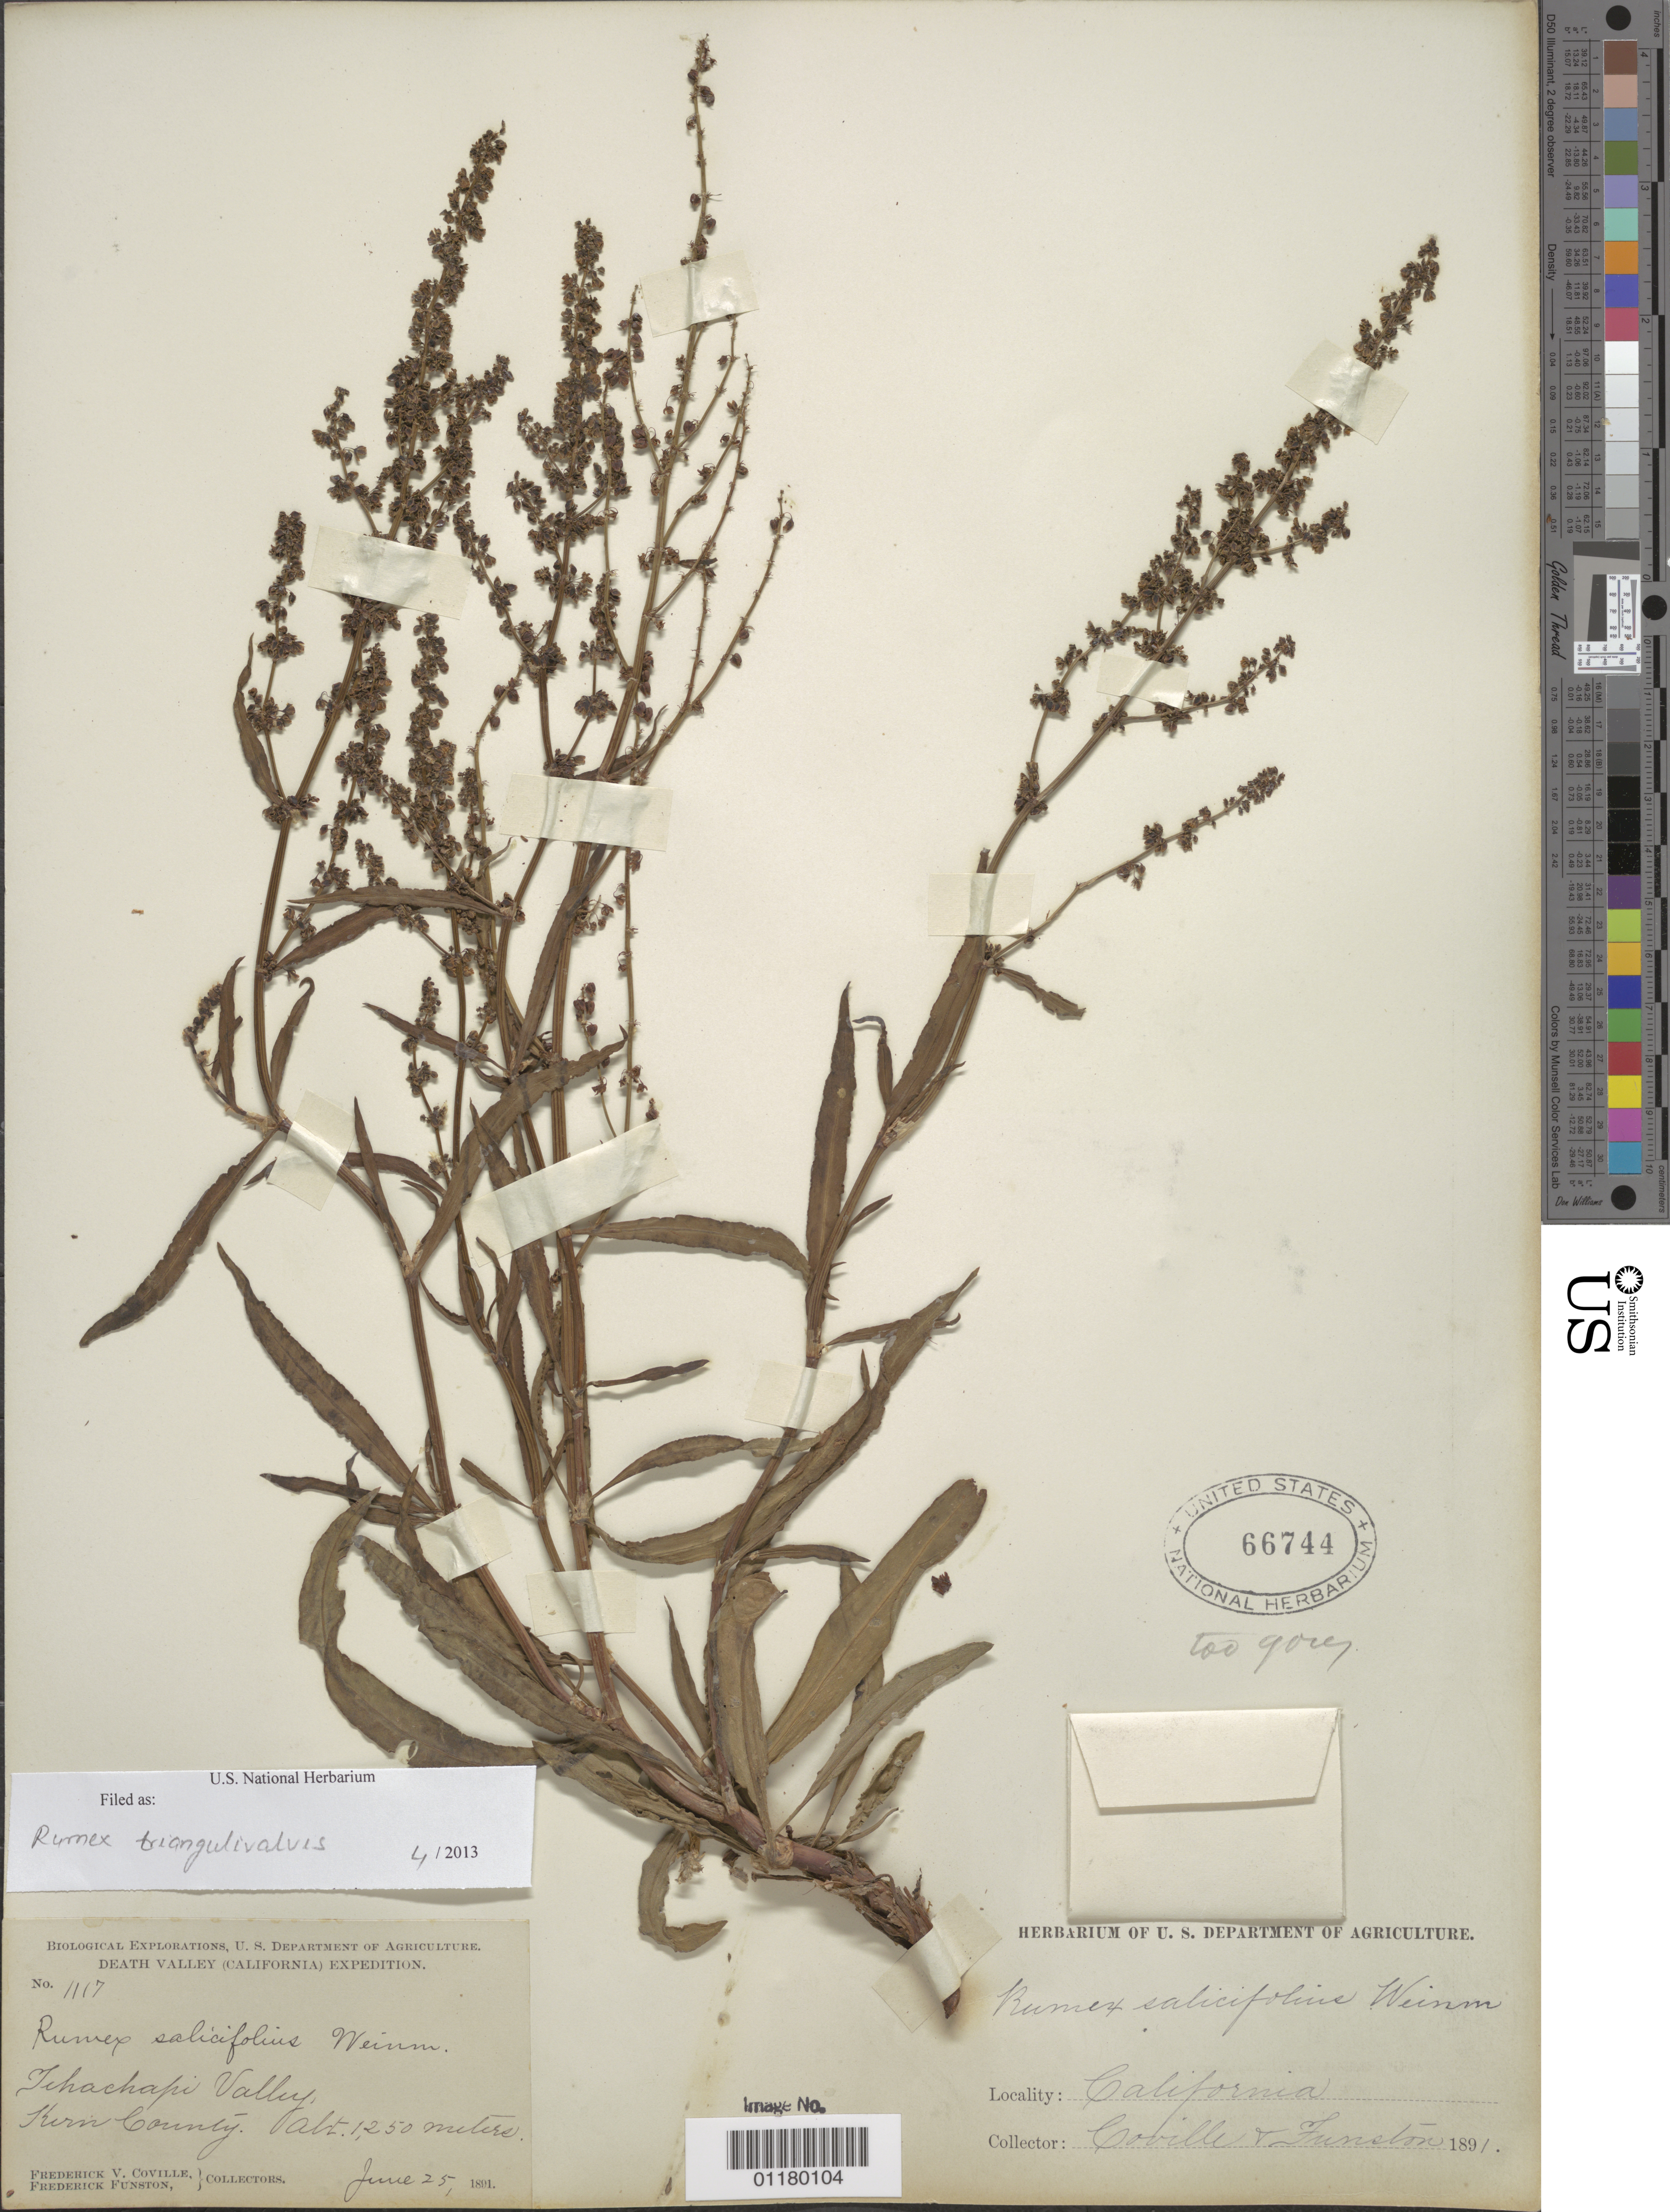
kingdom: Plantae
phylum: Tracheophyta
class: Magnoliopsida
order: Caryophyllales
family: Polygonaceae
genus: Rumex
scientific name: Rumex triangulivalvis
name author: (Danser) Rech. f.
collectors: F. V. Coville & F. Funston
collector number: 1117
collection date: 1891-06-25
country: United States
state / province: California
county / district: Kern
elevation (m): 381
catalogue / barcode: US 66744